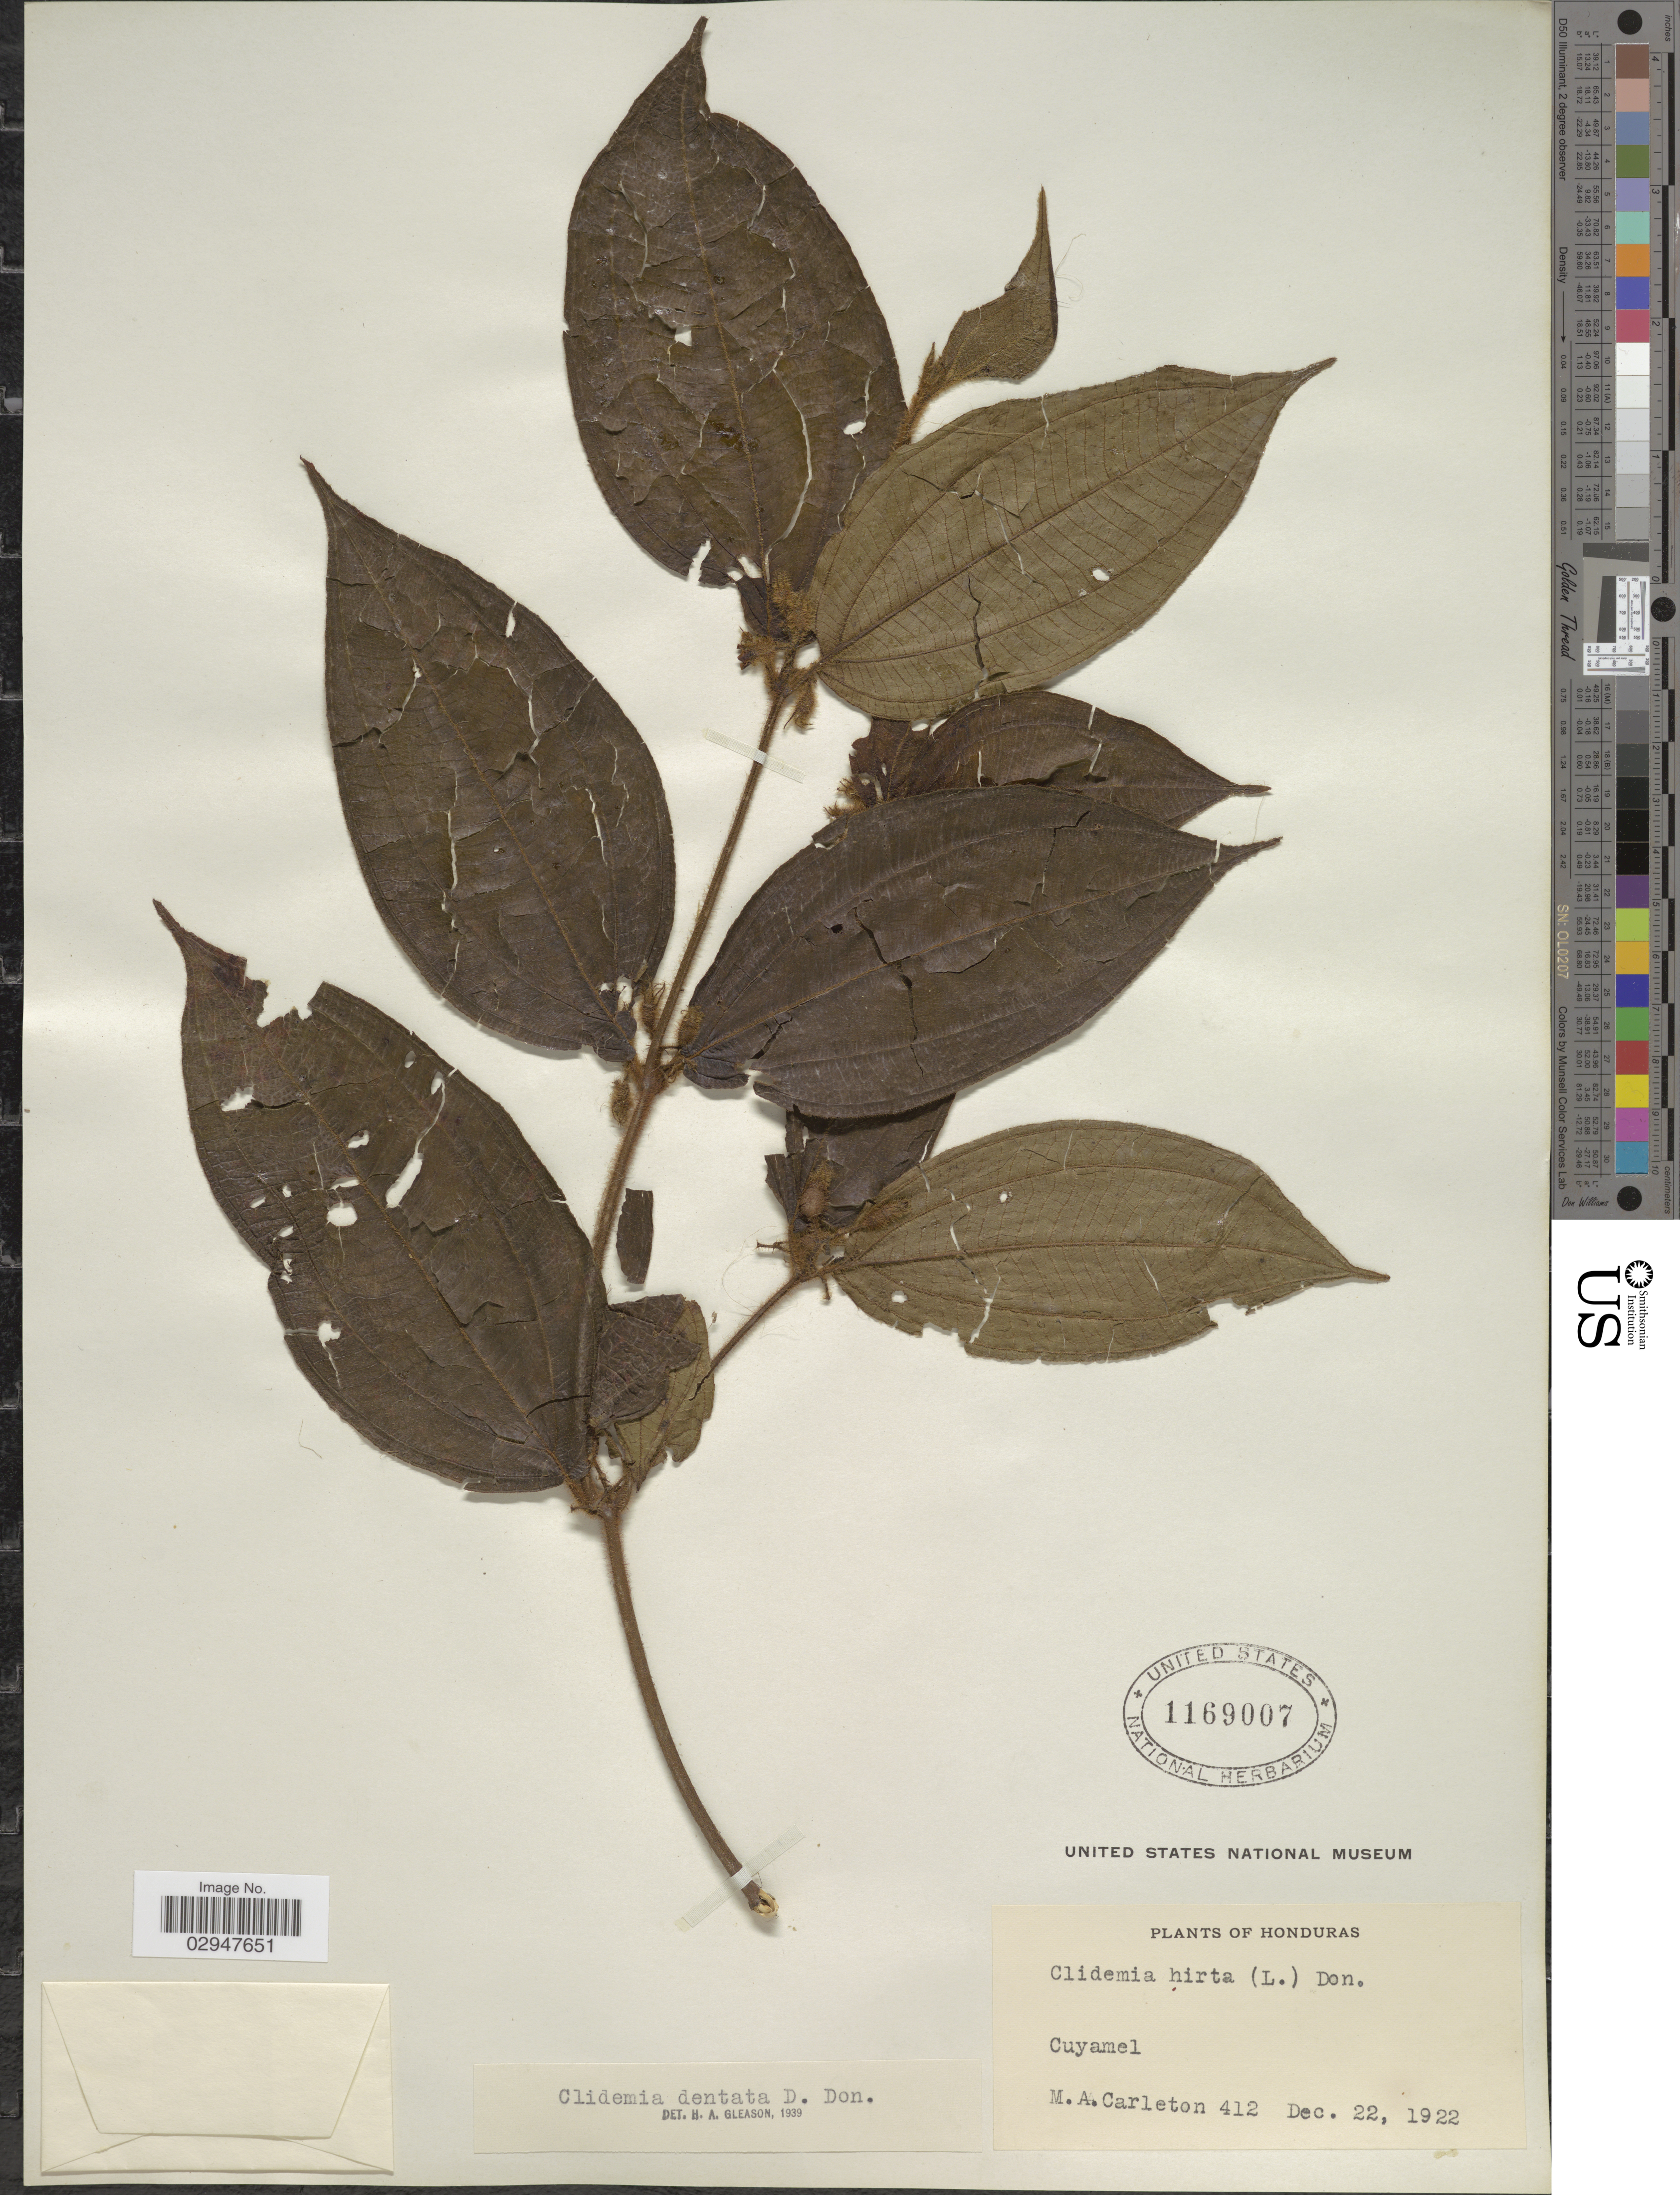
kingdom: Plantae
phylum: Tracheophyta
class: Magnoliopsida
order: Myrtales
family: Melastomataceae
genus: Clidemia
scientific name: Clidemia dentata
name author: D. Don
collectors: M. A. Carleton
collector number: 412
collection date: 1922-12-22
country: Honduras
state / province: Cortés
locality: Cuyamel.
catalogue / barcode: US 1169007